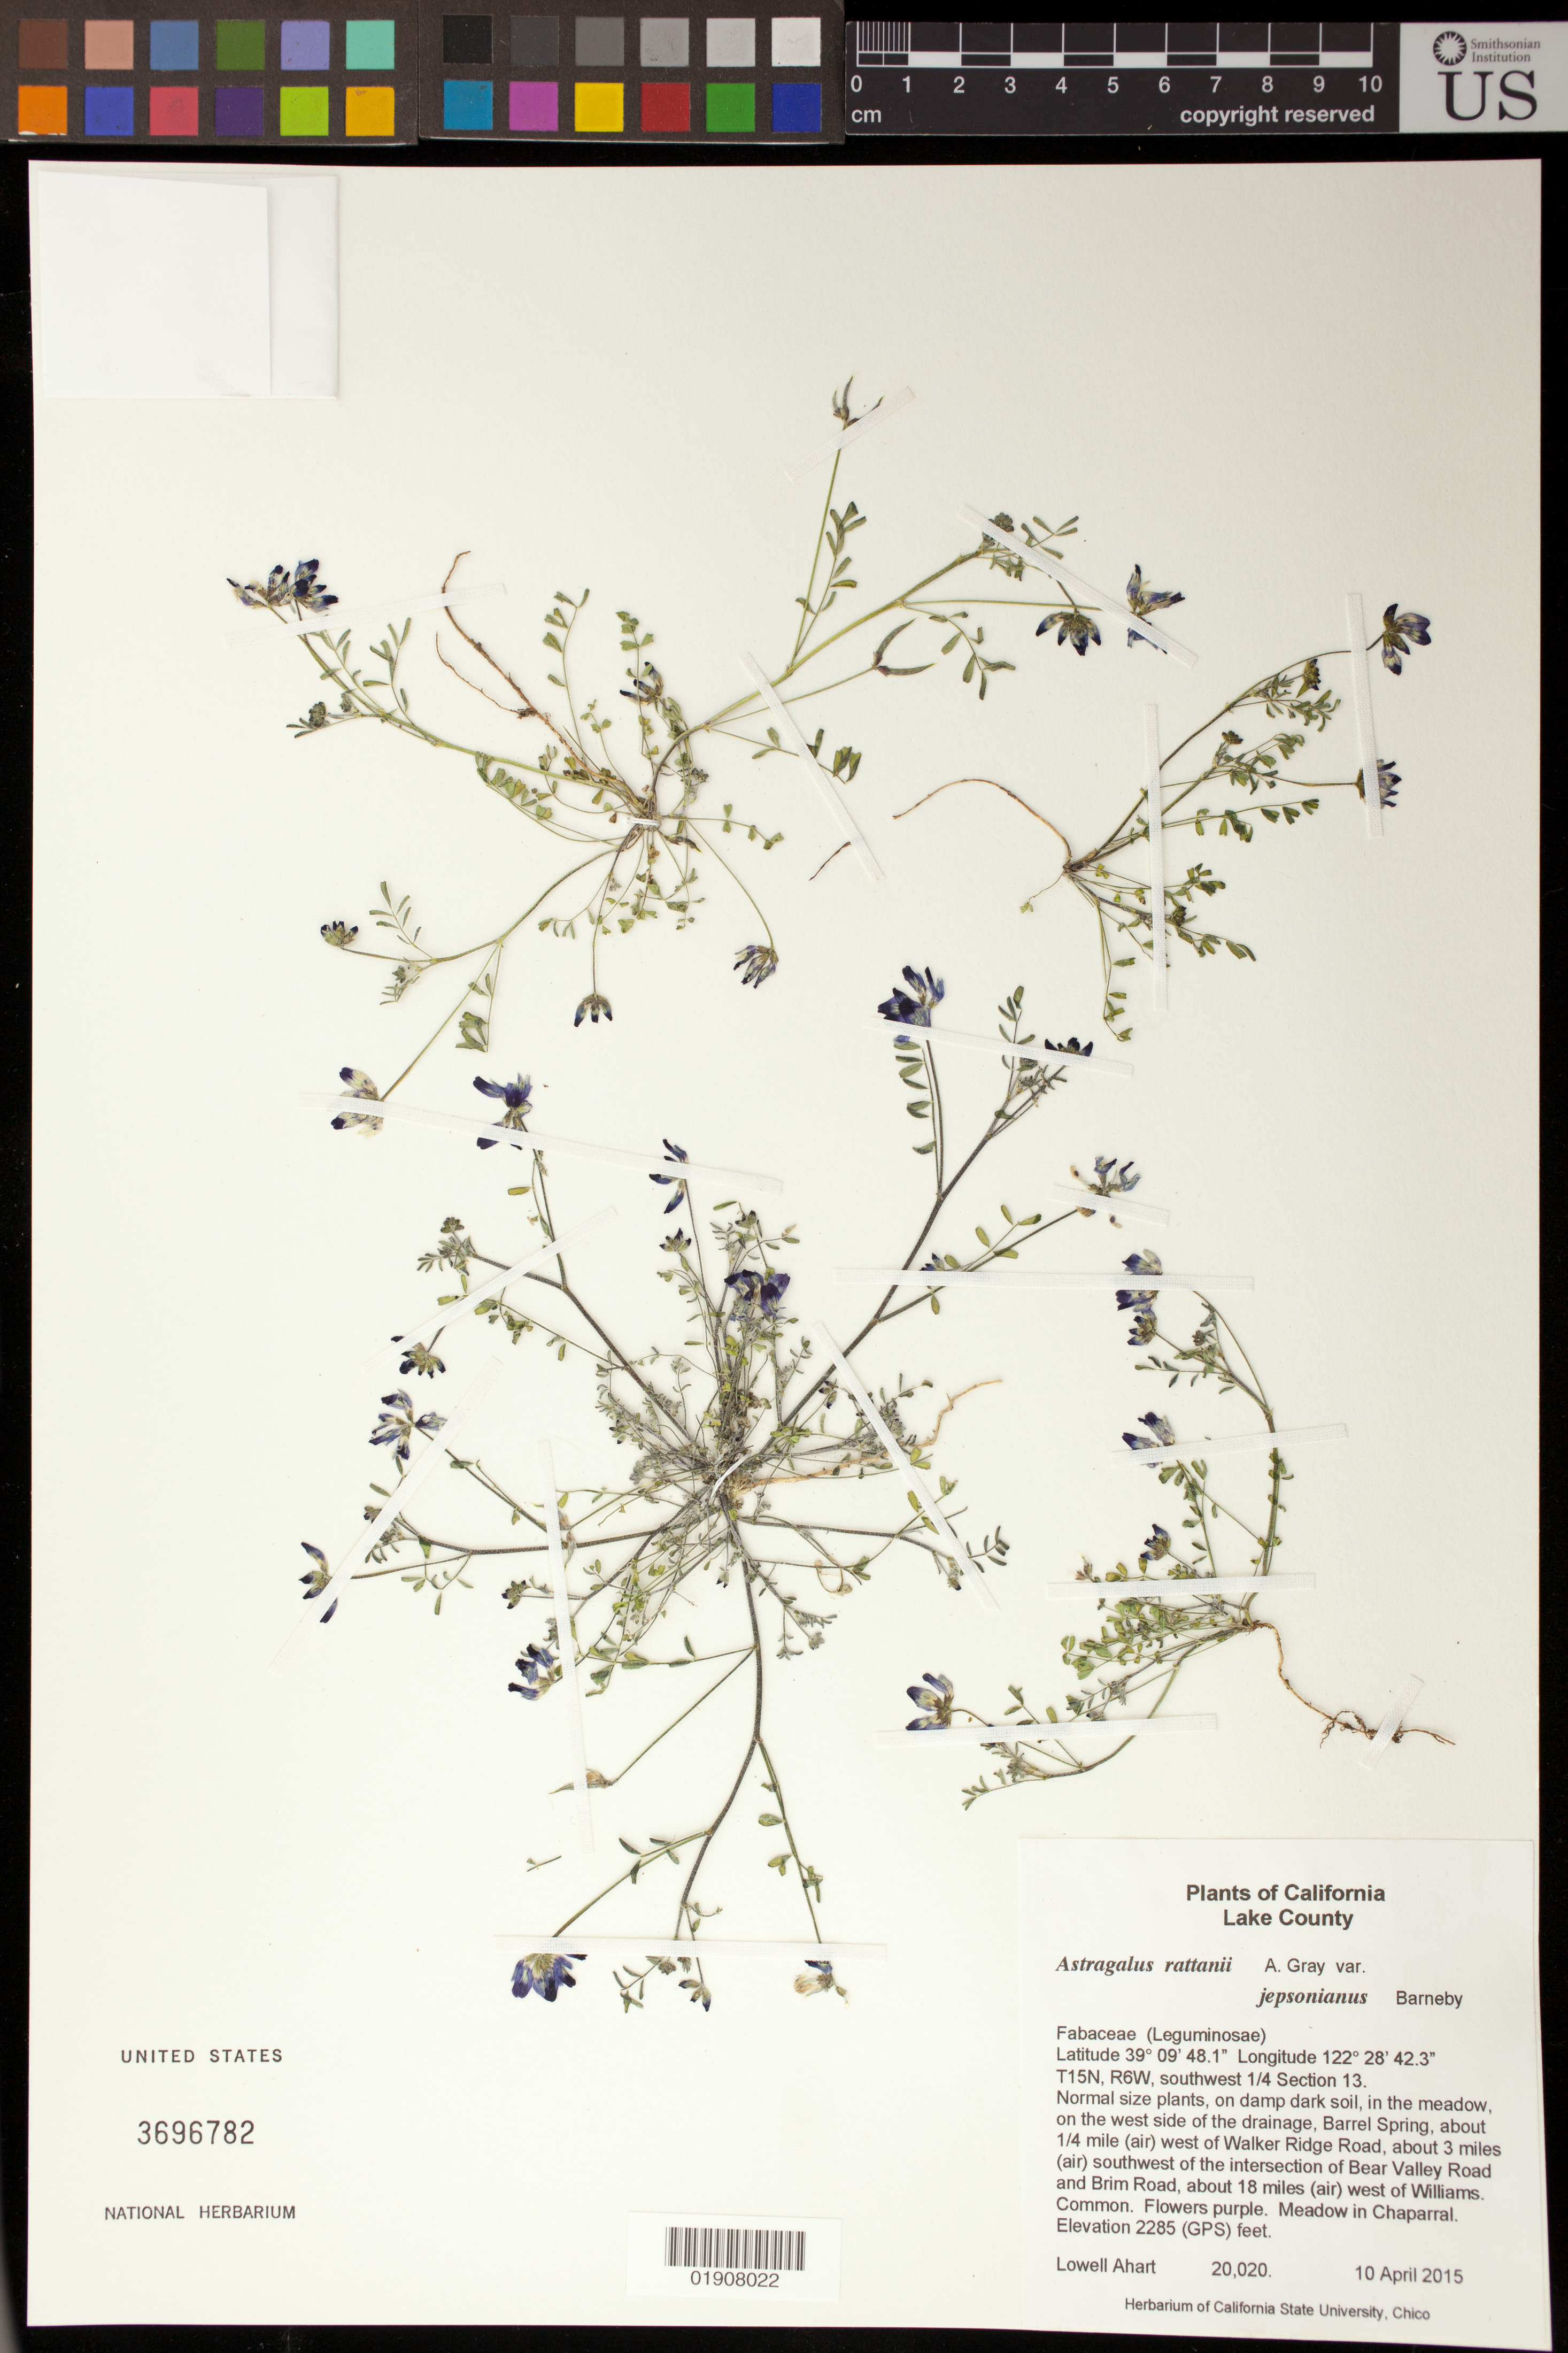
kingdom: Plantae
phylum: Tracheophyta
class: Magnoliopsida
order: Fabales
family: Fabaceae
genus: Astragalus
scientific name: Astragalus rattanii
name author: A. Gray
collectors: L. Ahart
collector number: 20020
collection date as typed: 10 Apr 2015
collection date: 2015-04-10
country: United States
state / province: California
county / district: Lake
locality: In the meadow on the west side of the drainage, Barrel Spring, about 1/4 mile (air) west of Walker Ridge Road, about 3 miles (air) southwest of the intersection of Bear Valley Road and Brim Road, about 18 miles (air) west of Williams.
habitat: Meadow in Chaparral.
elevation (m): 696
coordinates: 39 09 48.1 N, 122 28 42.3 W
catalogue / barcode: US 3696782